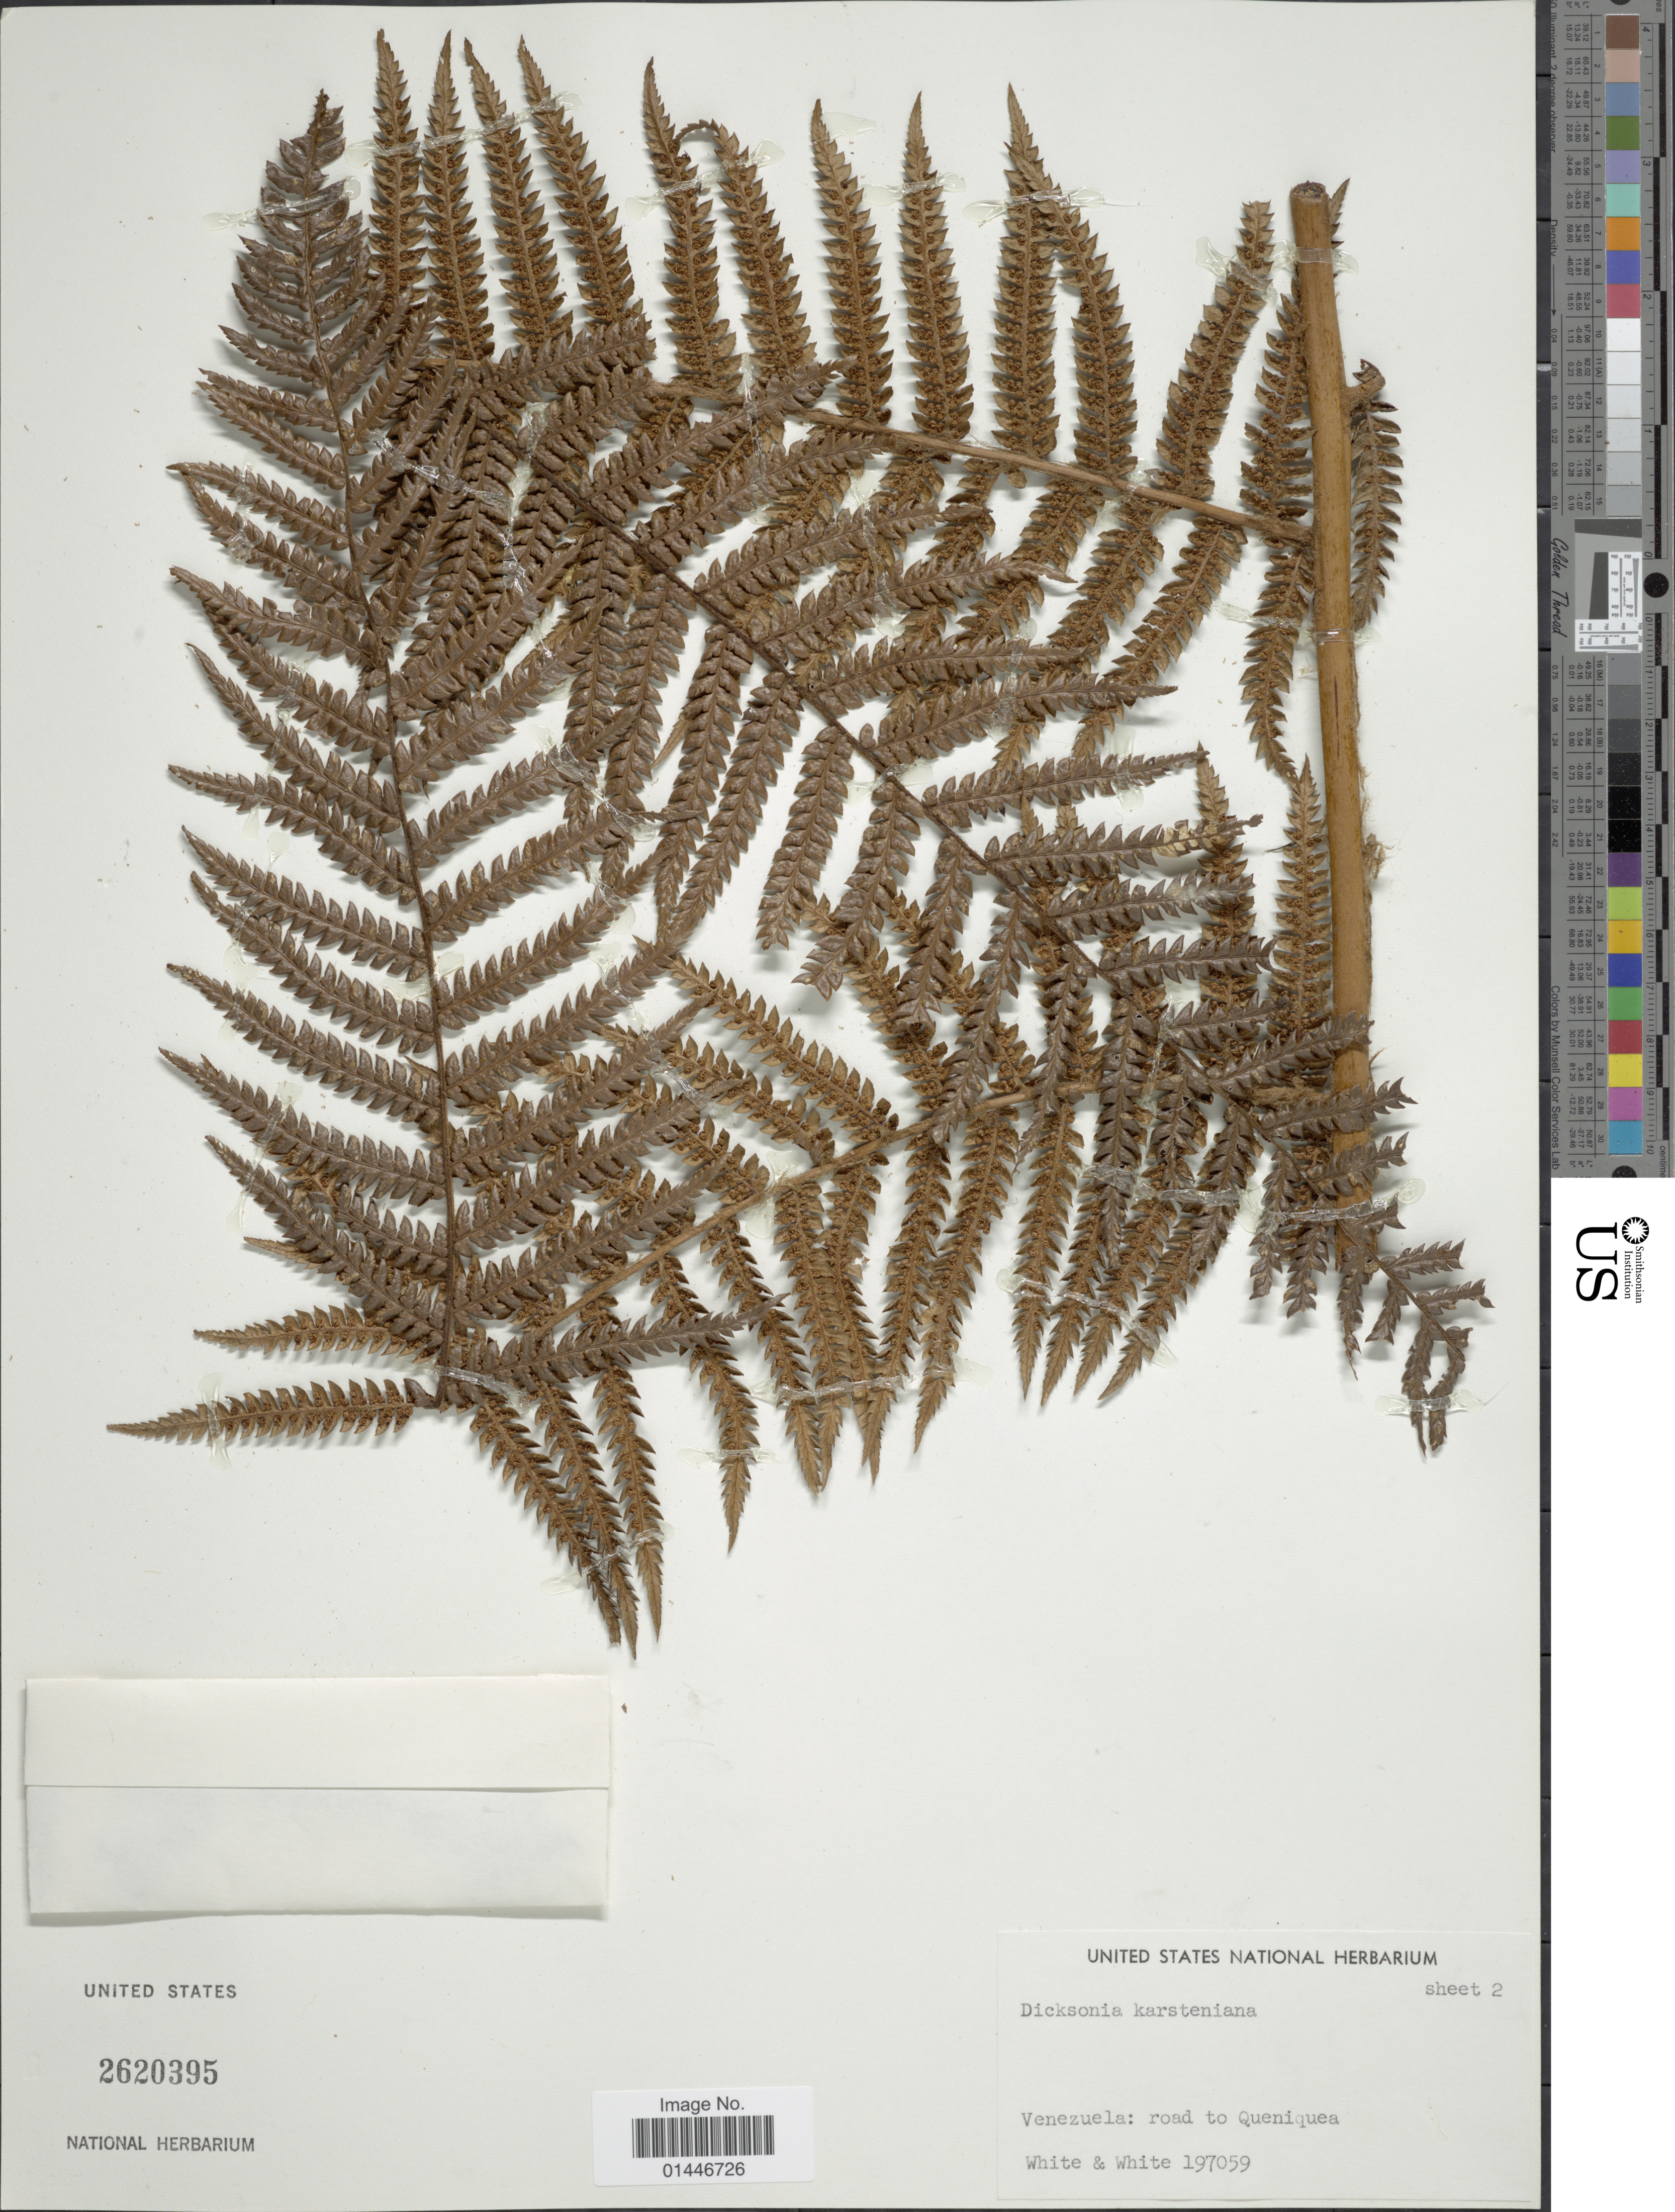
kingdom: Plantae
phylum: Tracheophyta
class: Polypodiopsida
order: Cyatheales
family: Dicksoniaceae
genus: Dicksonia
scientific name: Dicksonia karsteniana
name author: Klotzsch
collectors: O. E. White & O. E. White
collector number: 197059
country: Venezuela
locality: Road to Queniquea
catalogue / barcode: US 2620395